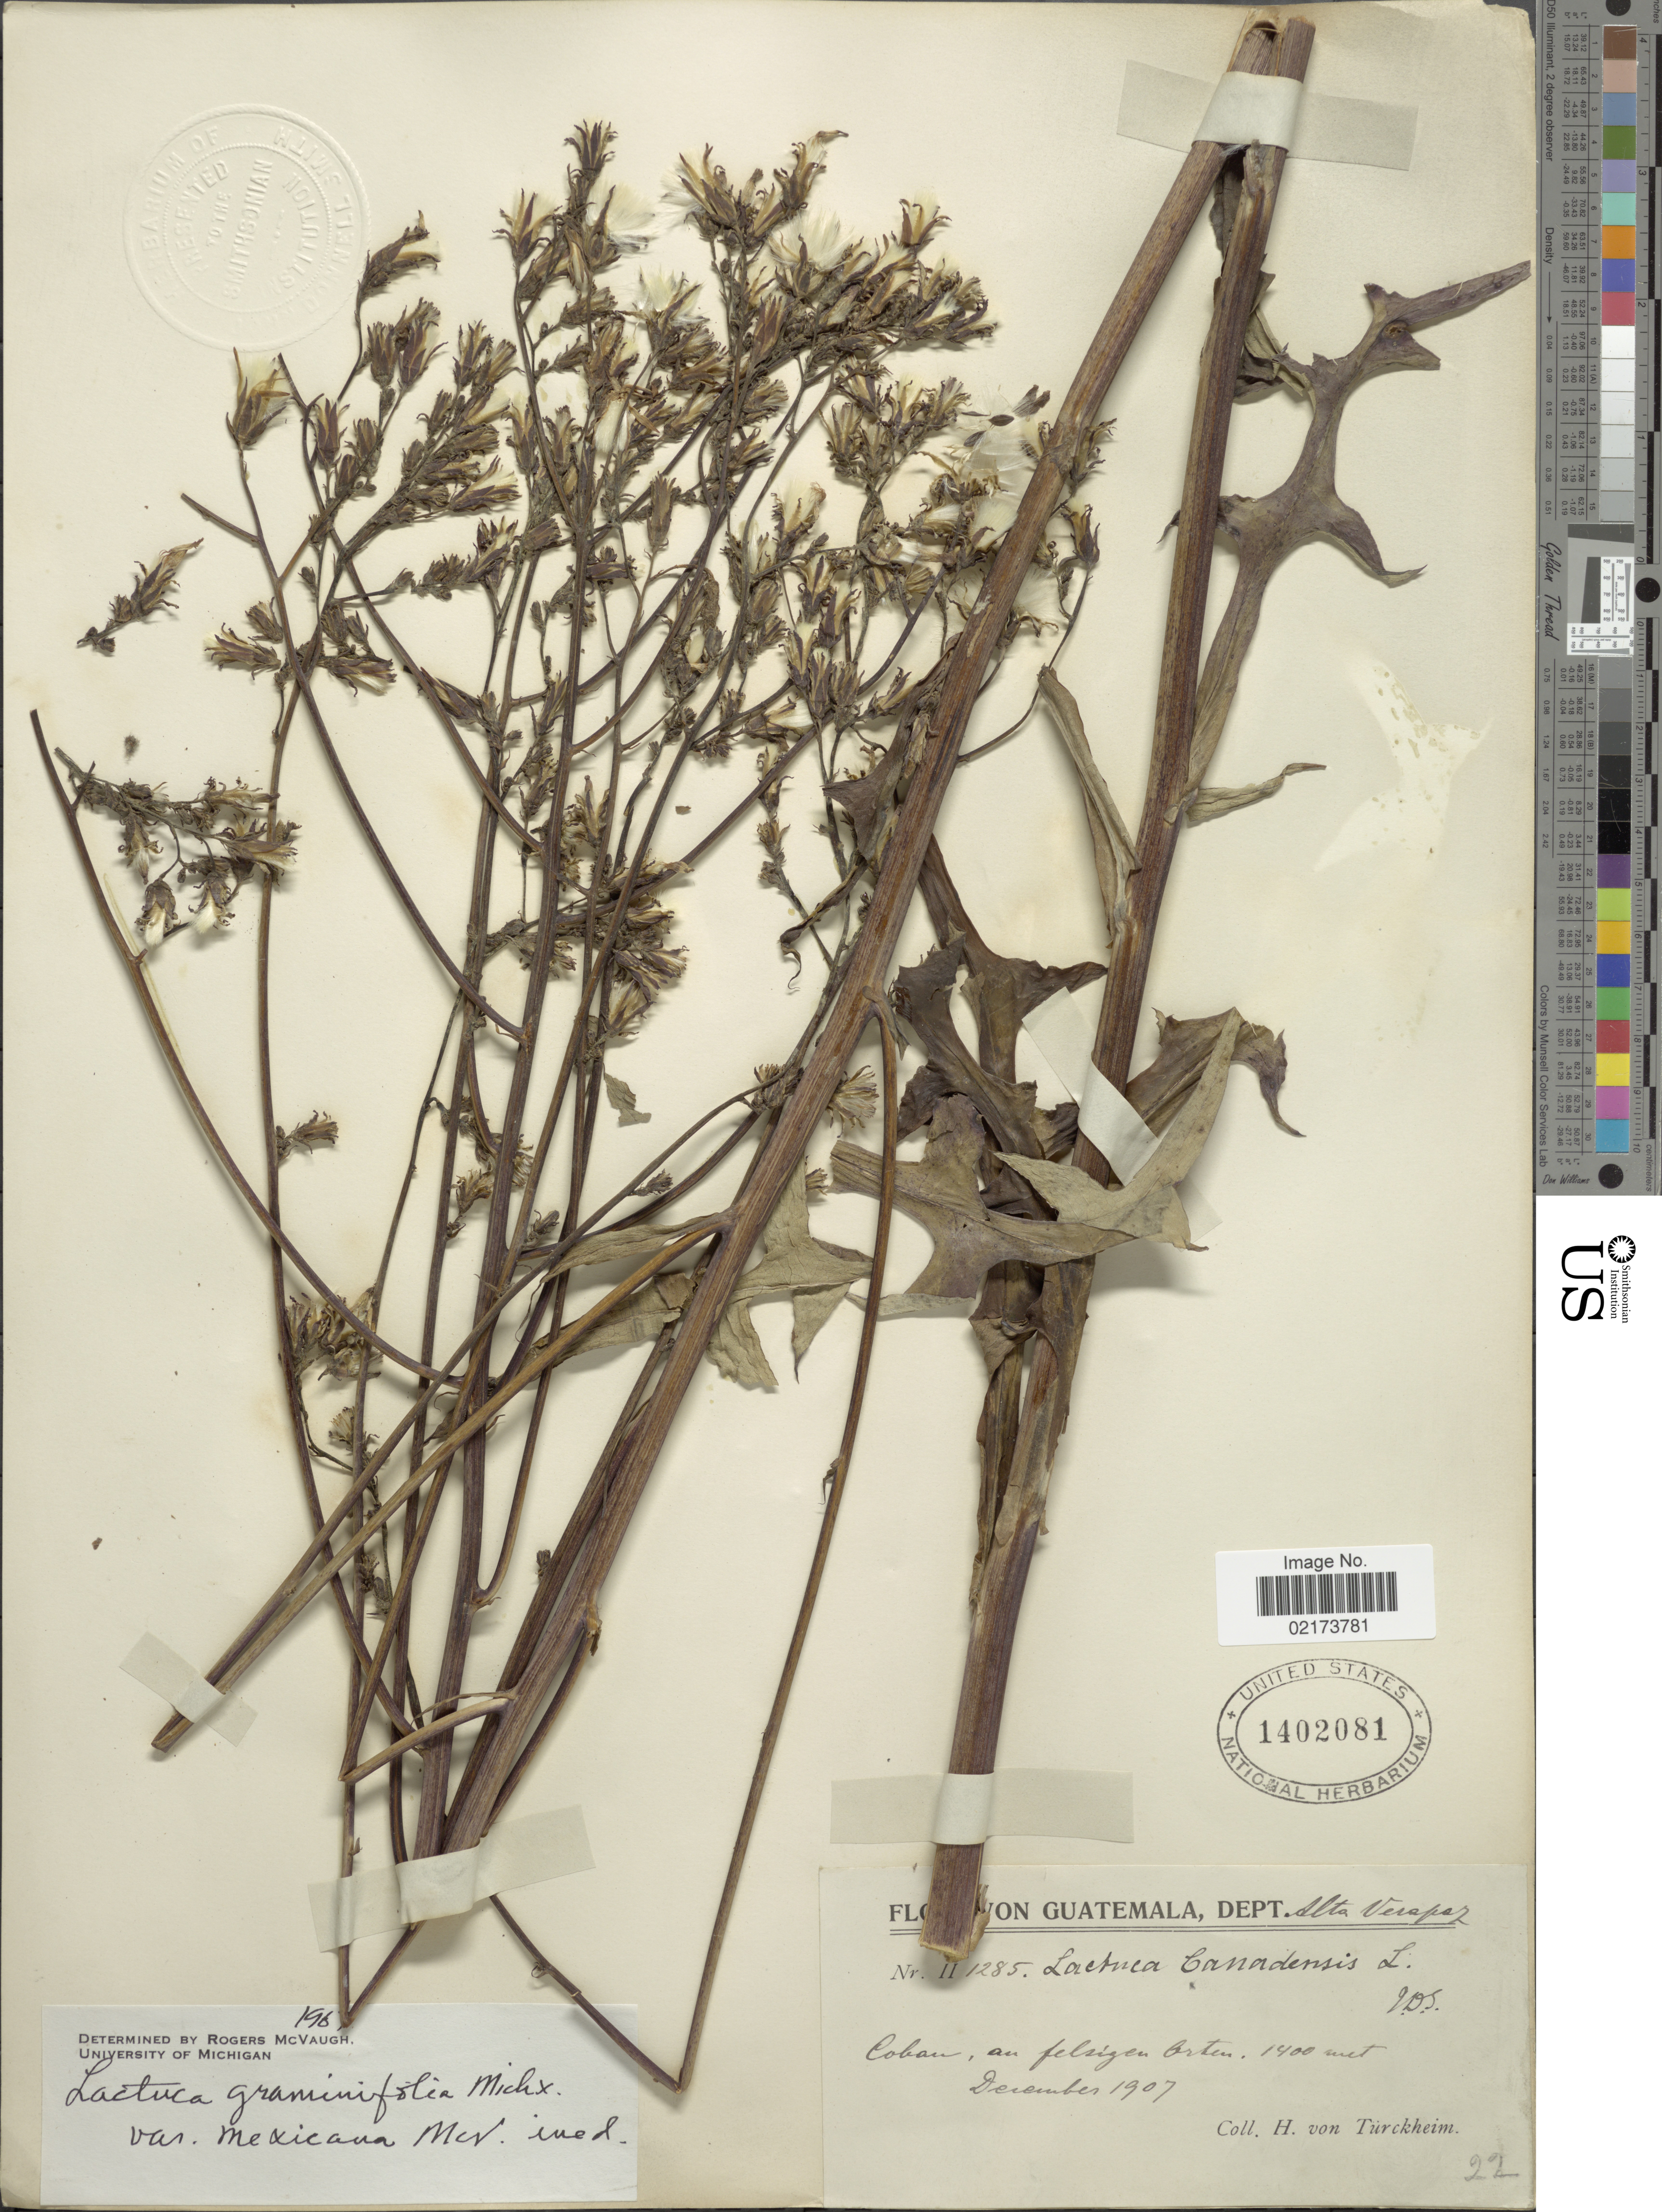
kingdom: Plantae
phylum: Tracheophyta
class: Magnoliopsida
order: Asterales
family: Asteraceae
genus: Lactuca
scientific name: Lactuca graminifolia var. mexicana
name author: McVaugh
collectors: H. von Türckheim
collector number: II1285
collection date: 1907-12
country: Guatemala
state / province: Alta Verapaz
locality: Cobán, an felsigen orten [in rocky places]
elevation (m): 1400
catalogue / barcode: US 1402081